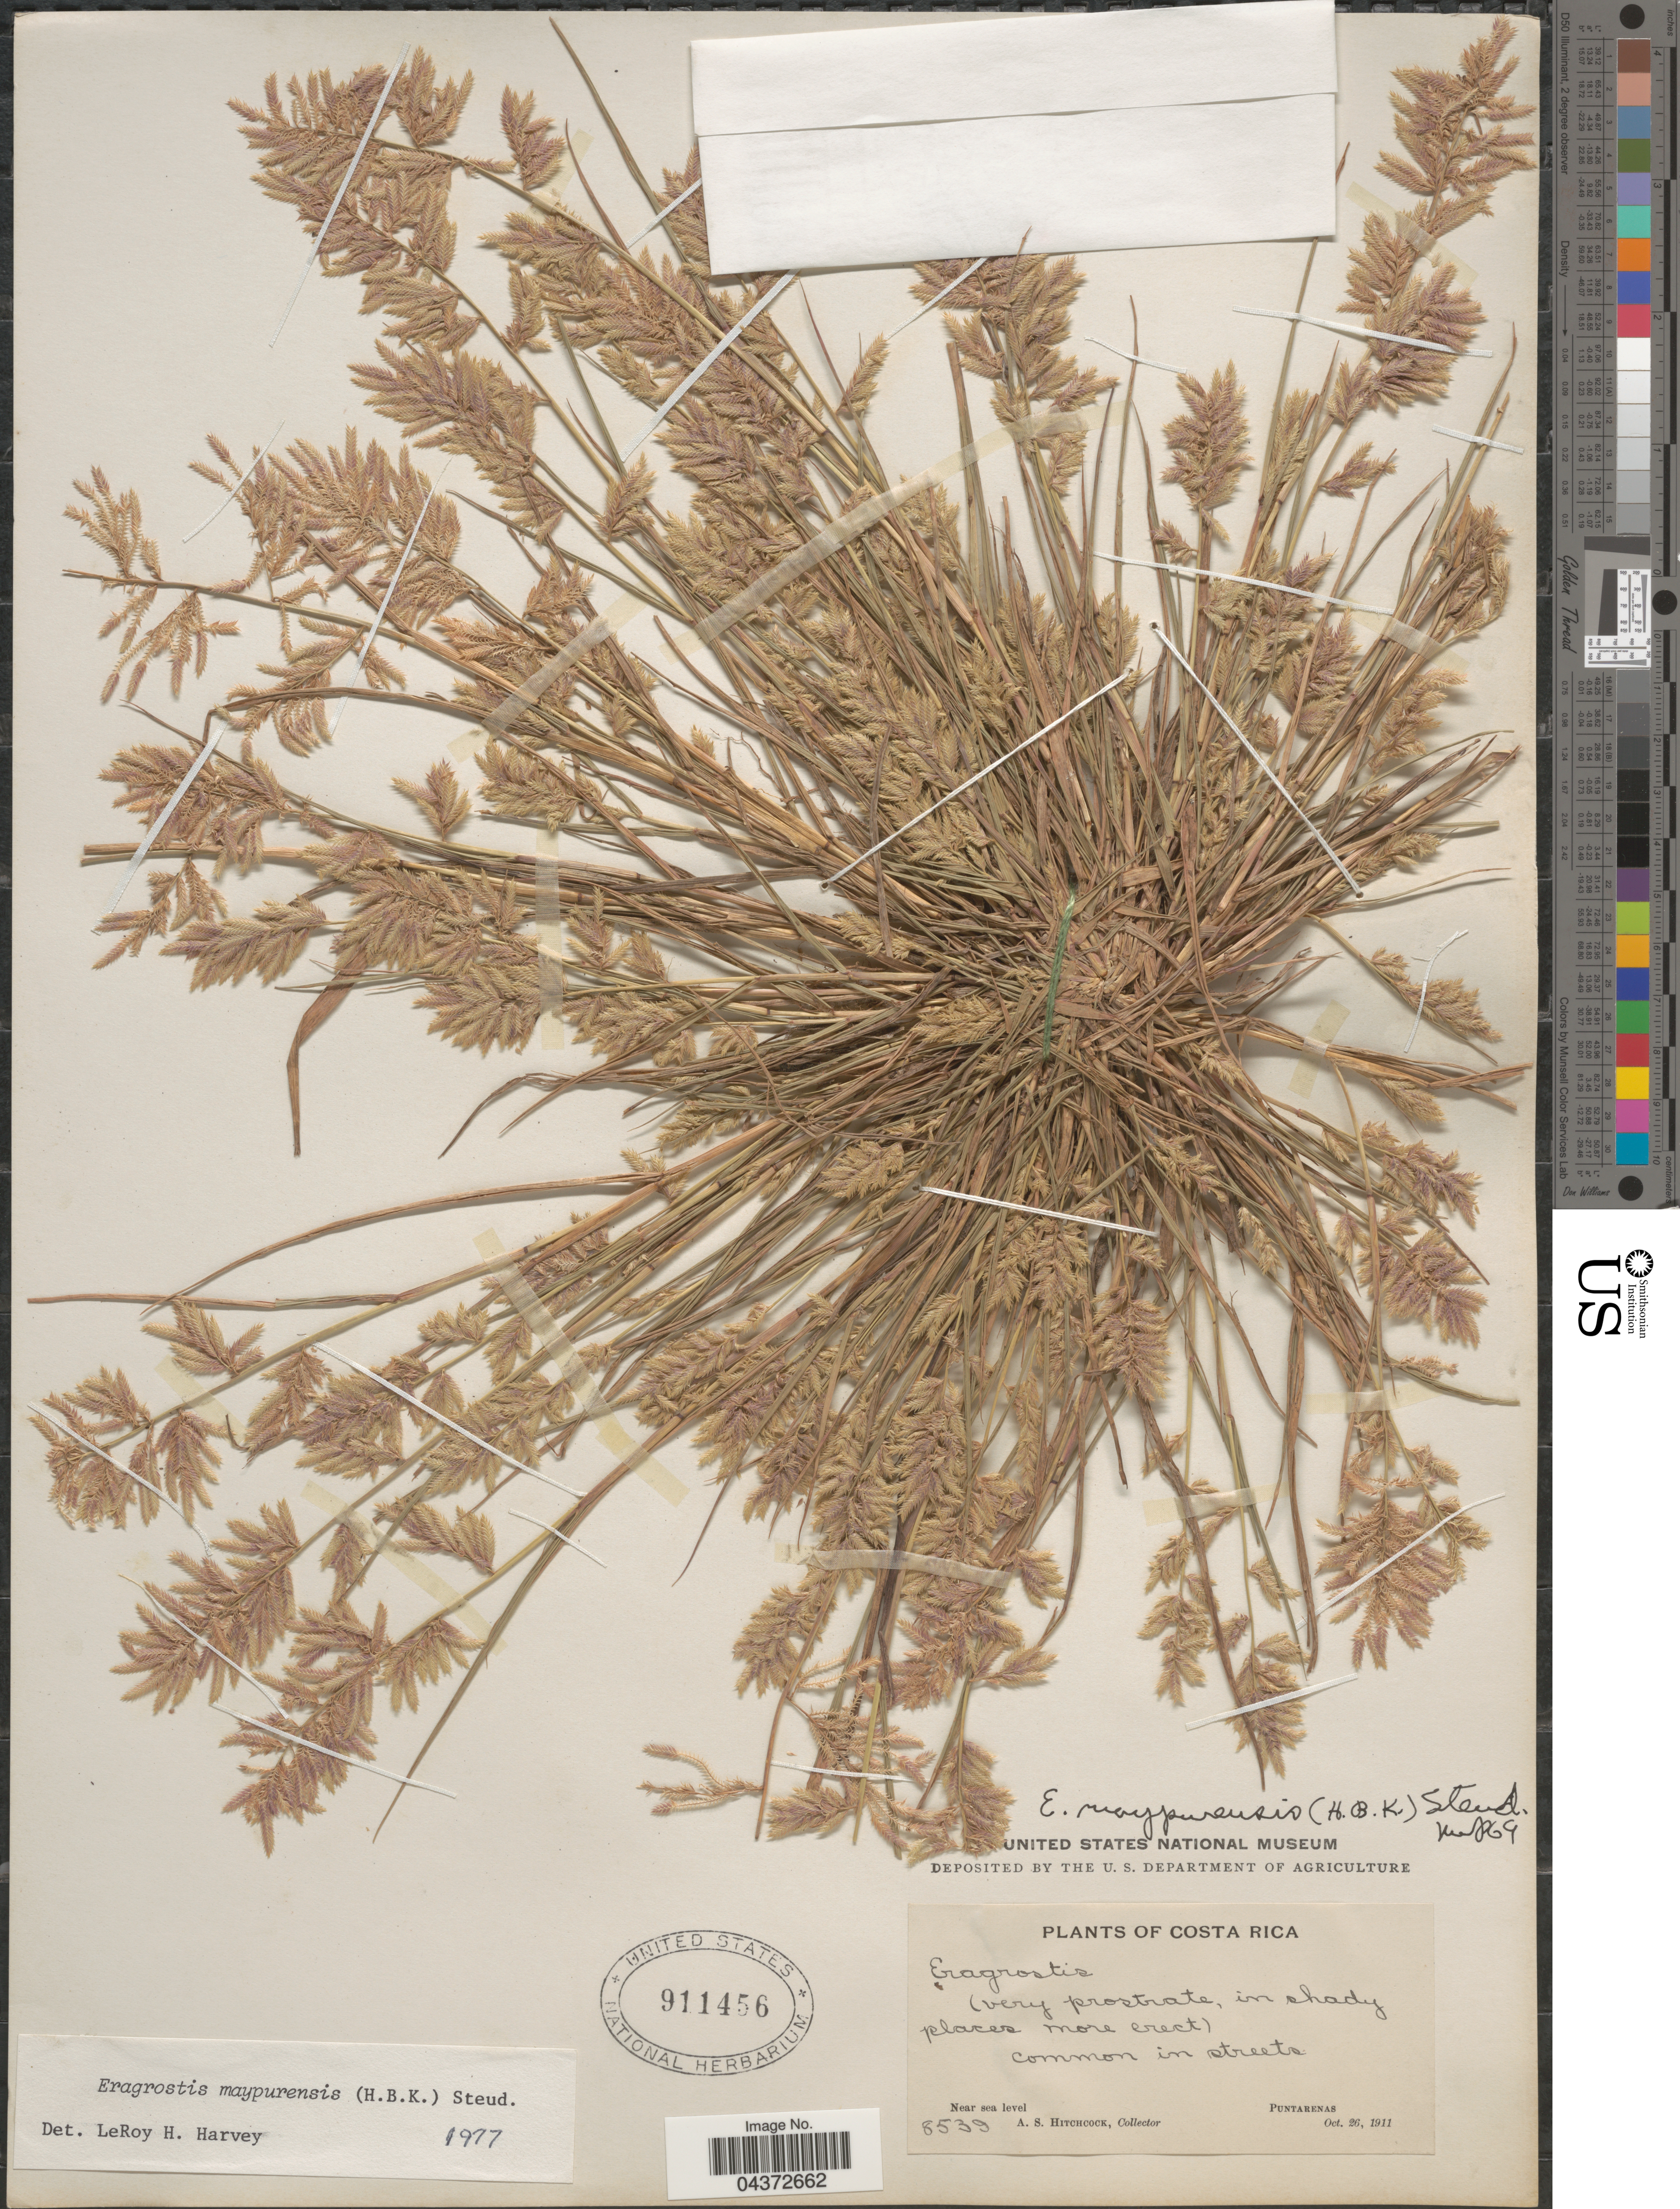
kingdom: Plantae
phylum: Tracheophyta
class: Liliopsida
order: Poales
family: Poaceae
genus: Eragrostis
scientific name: Eragrostis maypurensis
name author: (Kunth) Steud.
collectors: A. S. Hitchcock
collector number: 8539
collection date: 1911-10-26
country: Costa Rica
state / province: Puntarenas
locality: Common in streets.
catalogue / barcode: US 911456